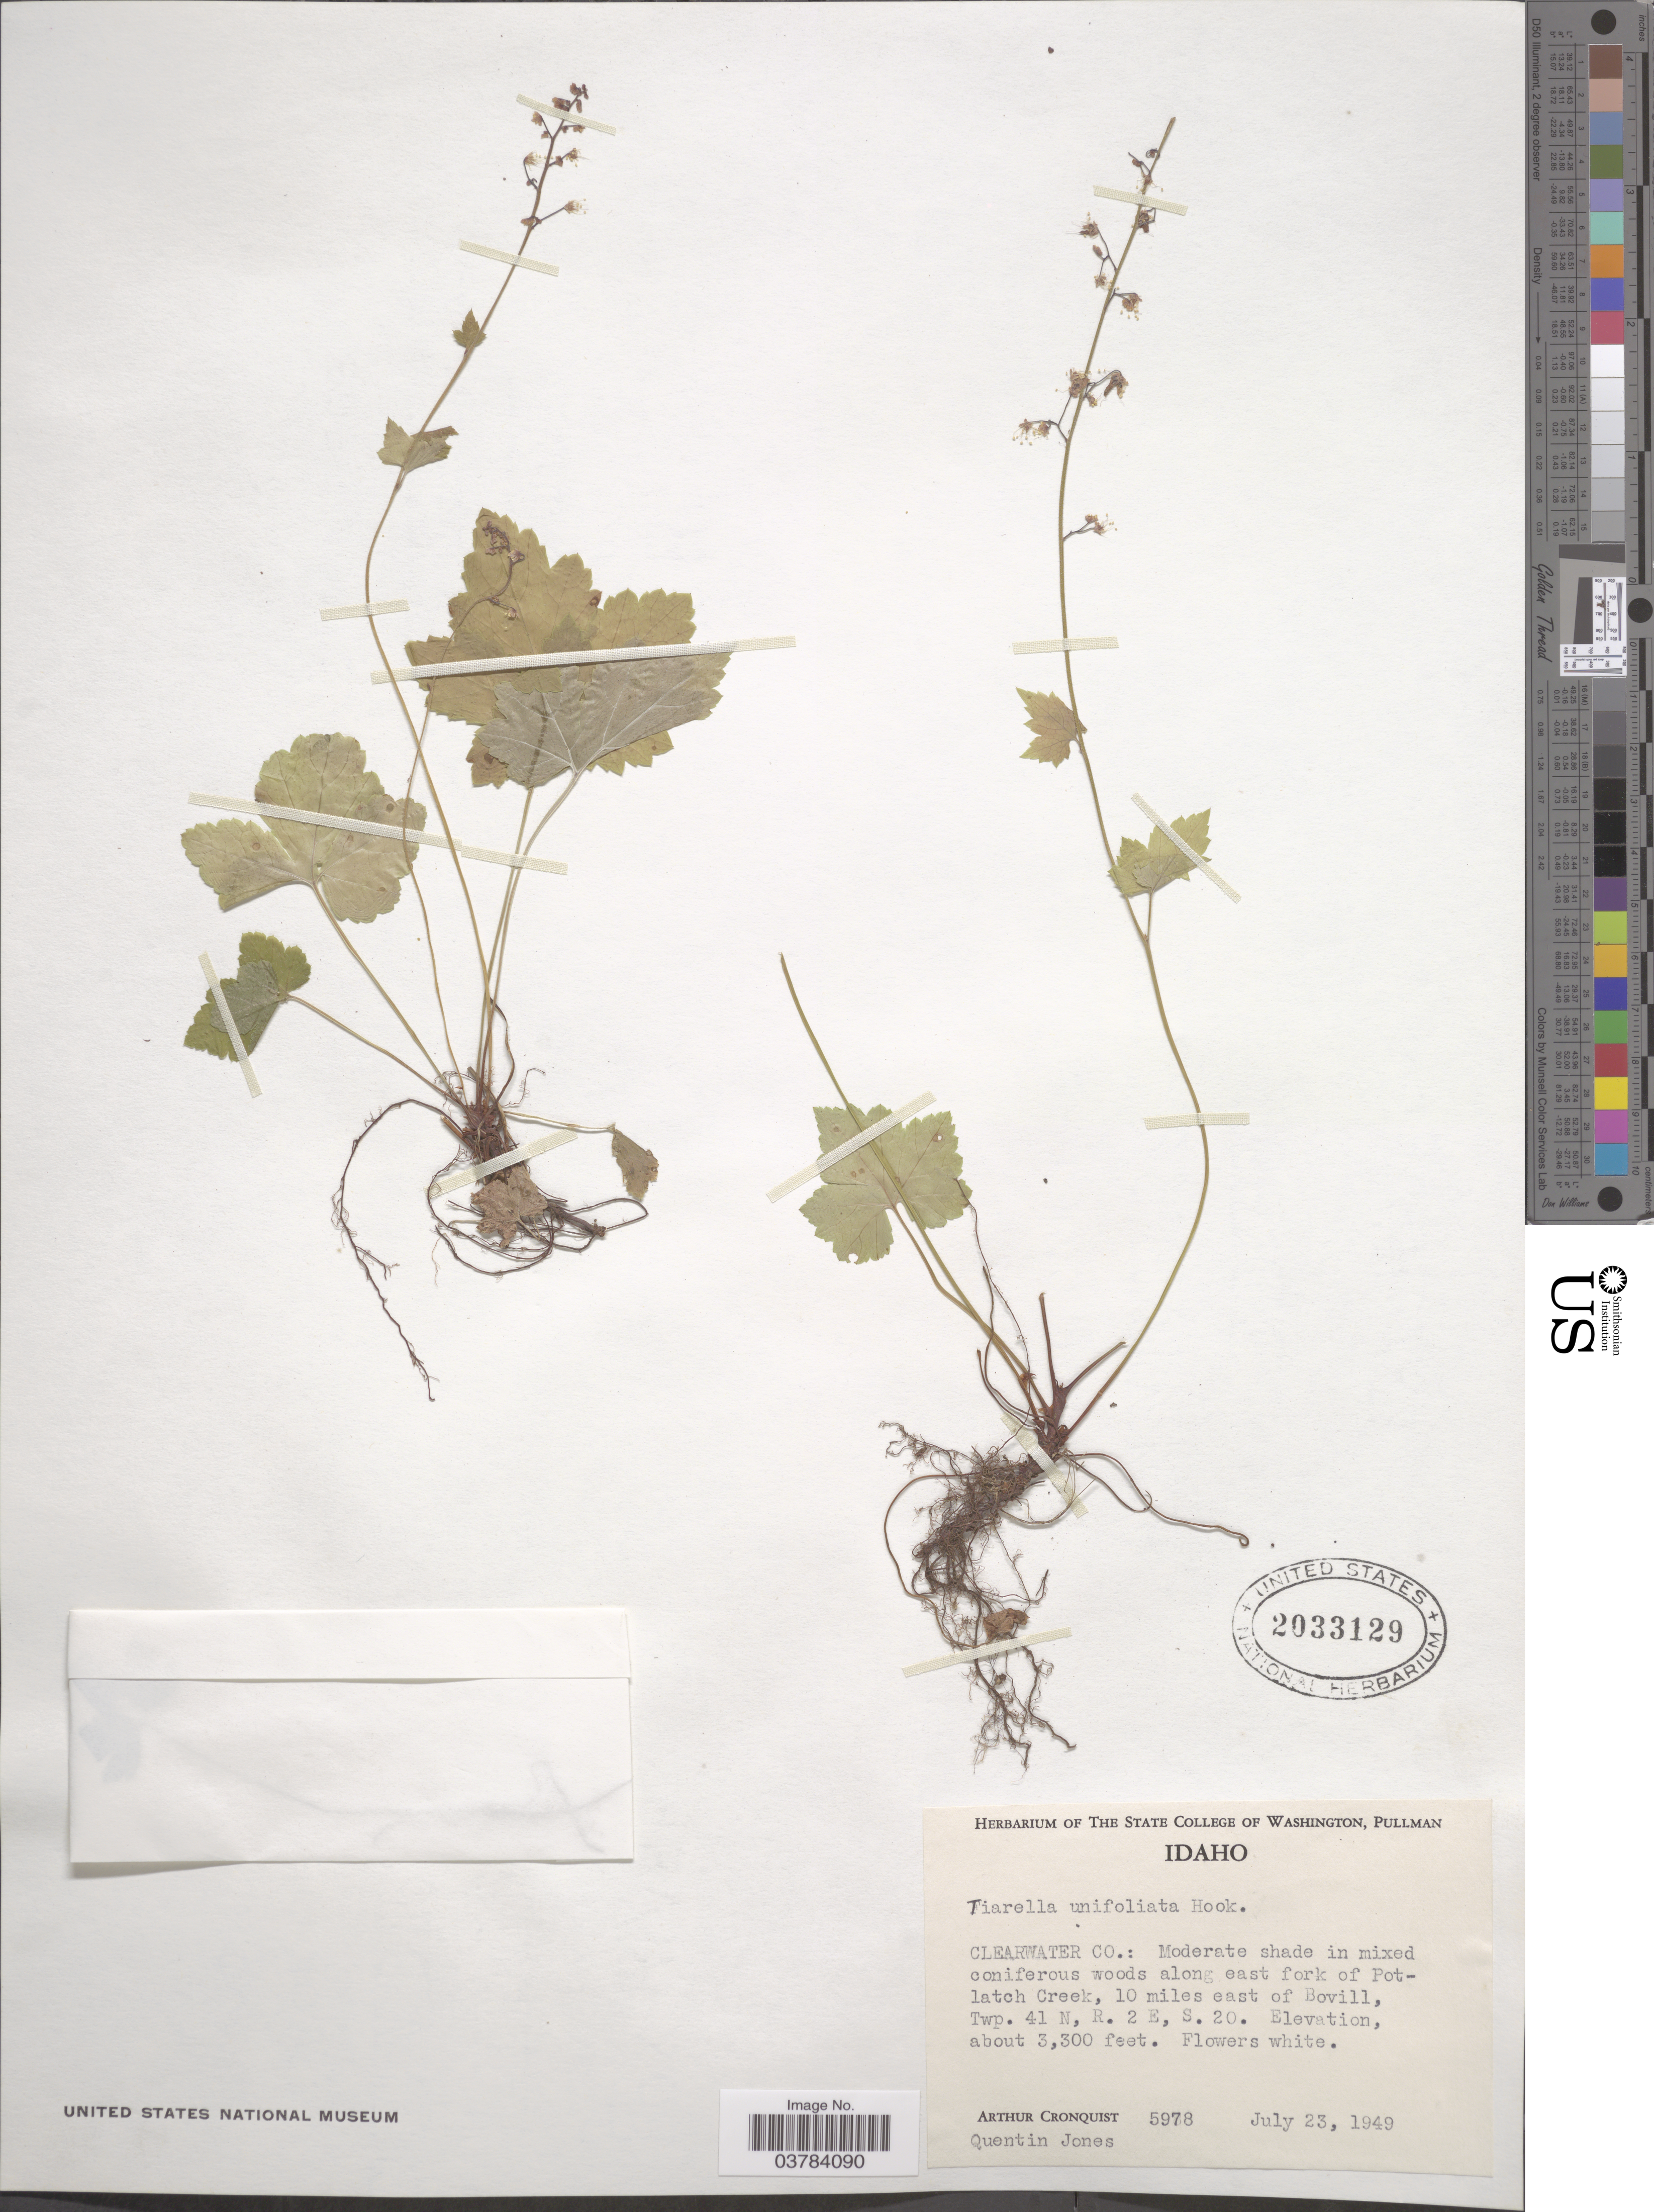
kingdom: Plantae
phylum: Tracheophyta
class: Magnoliopsida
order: Saxifragales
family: Saxifragaceae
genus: Tiarella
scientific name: Tiarella unifoliata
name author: Hook.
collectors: A. J. Cronquist & Q. Jones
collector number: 5978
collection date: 1949-07-23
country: United States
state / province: Idaho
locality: Clearwater Co.: Moderate shade in mixed coniferous woods along east fork of Potlatch Creek, 10 miles east of Bovill, Twp. 41 N, R. 2 E, S. 20.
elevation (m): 1006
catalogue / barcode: US 2033129